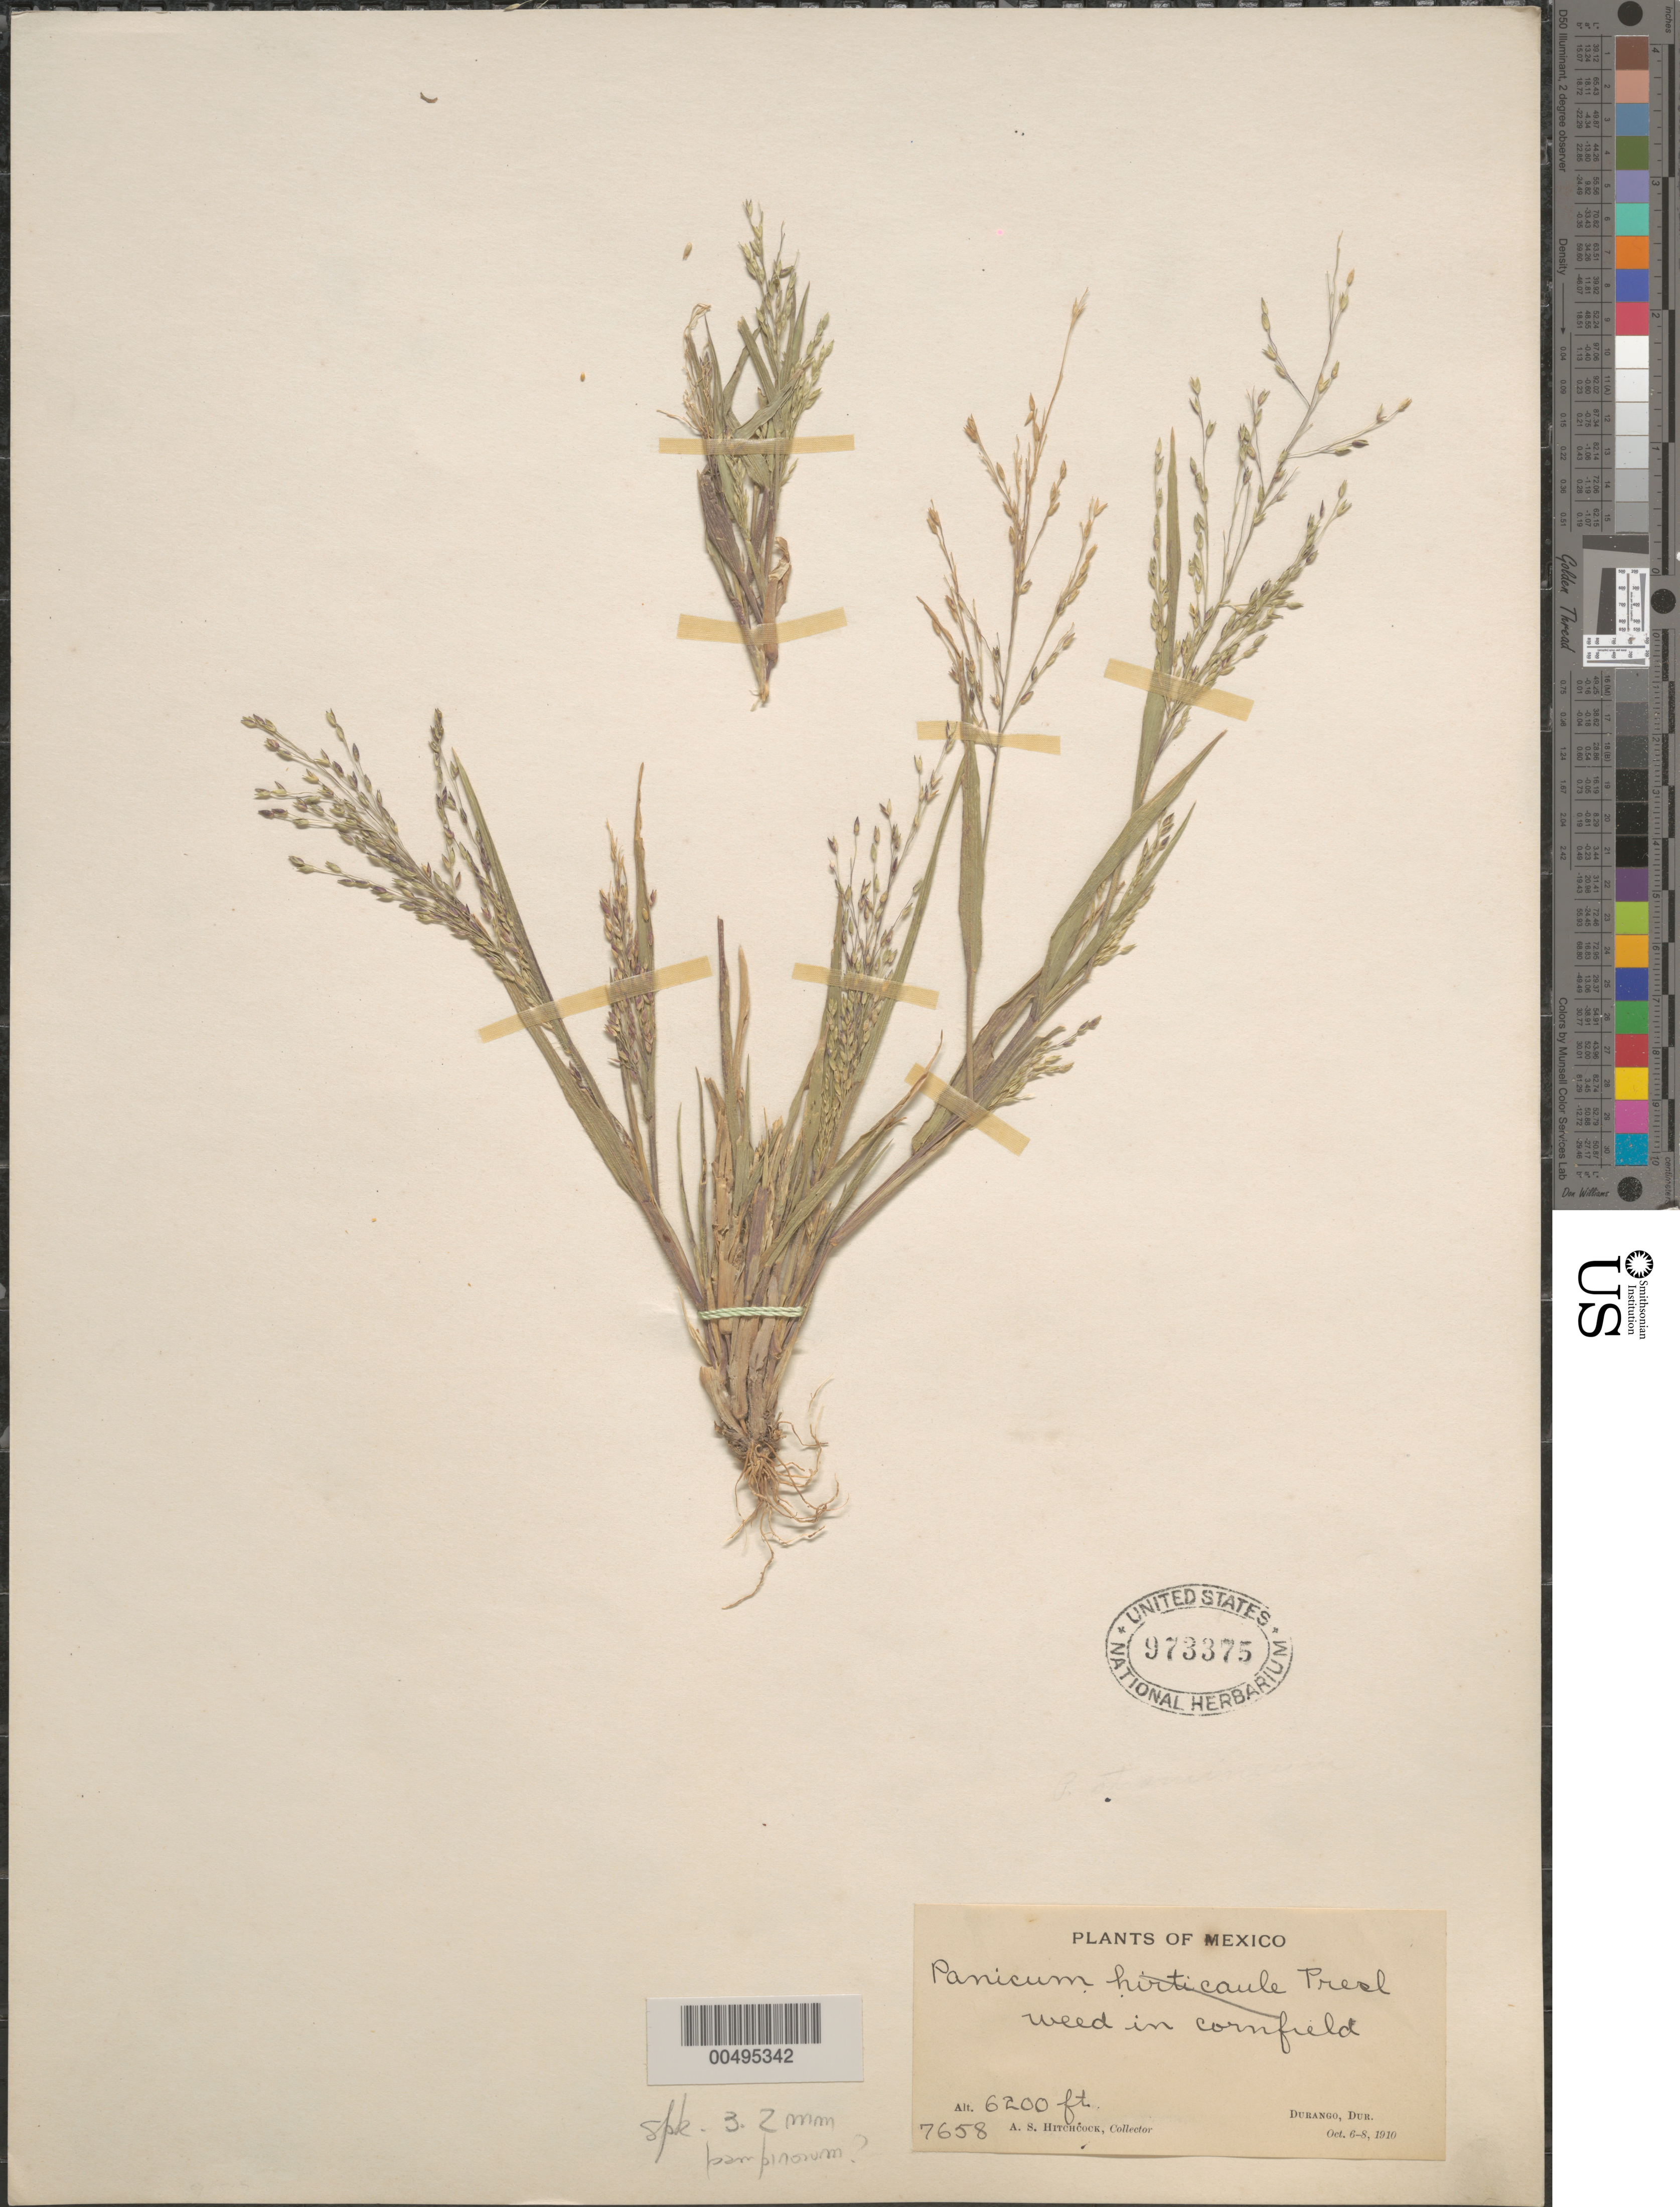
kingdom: Plantae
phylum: Tracheophyta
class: Liliopsida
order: Poales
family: Poaceae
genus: Panicum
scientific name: Panicum hirticaule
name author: J. Presl in C. Presl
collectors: A. S. Hitchcock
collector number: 7658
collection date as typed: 6 Oct 1910 to 8 Oct 1910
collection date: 1910-10-06/1910-10-08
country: Mexico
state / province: Durango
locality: Durango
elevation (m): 1890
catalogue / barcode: US 973375